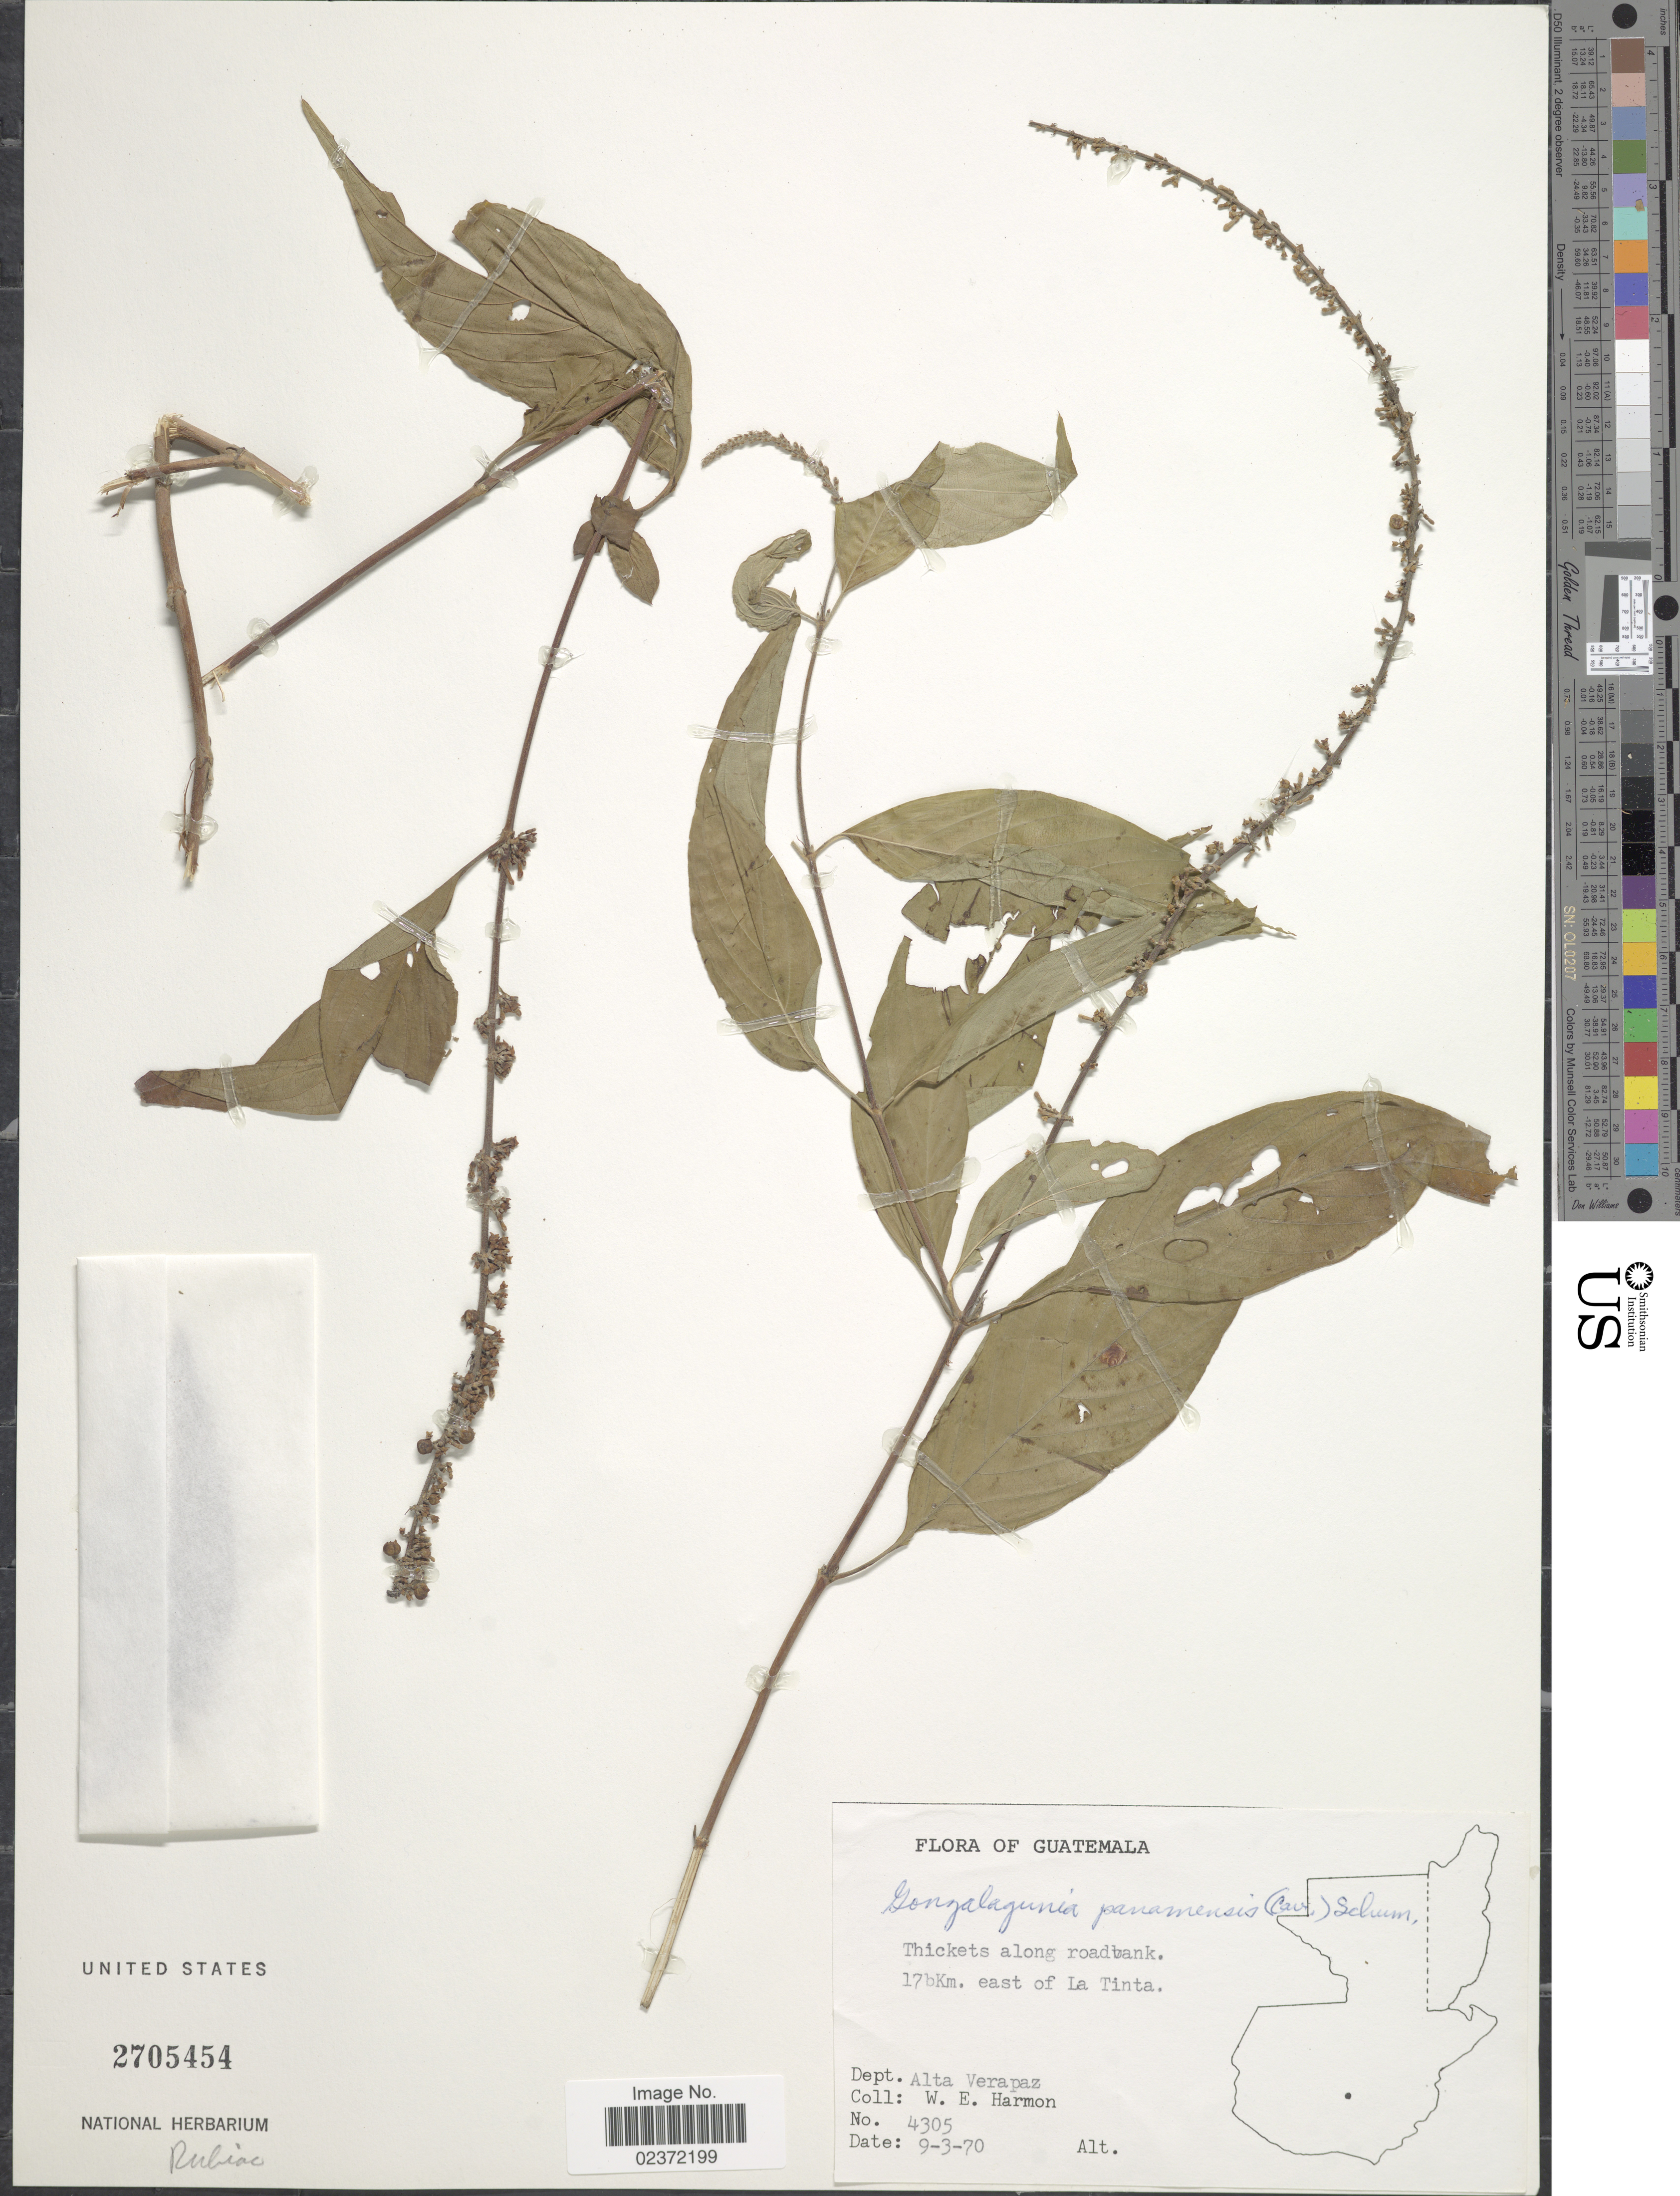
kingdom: Plantae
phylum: Tracheophyta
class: Magnoliopsida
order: Gentianales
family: Rubiaceae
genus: Gonzalagunia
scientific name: Gonzalagunia panamensis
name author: (Cav.) K. Schum.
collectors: W. E. Harmon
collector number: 4305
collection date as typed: Transcribed d/m/y: 9/3/70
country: Guatemala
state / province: Alta Verapaz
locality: along roadbank, 17bkm. east of La Tinta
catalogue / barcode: US 2705454